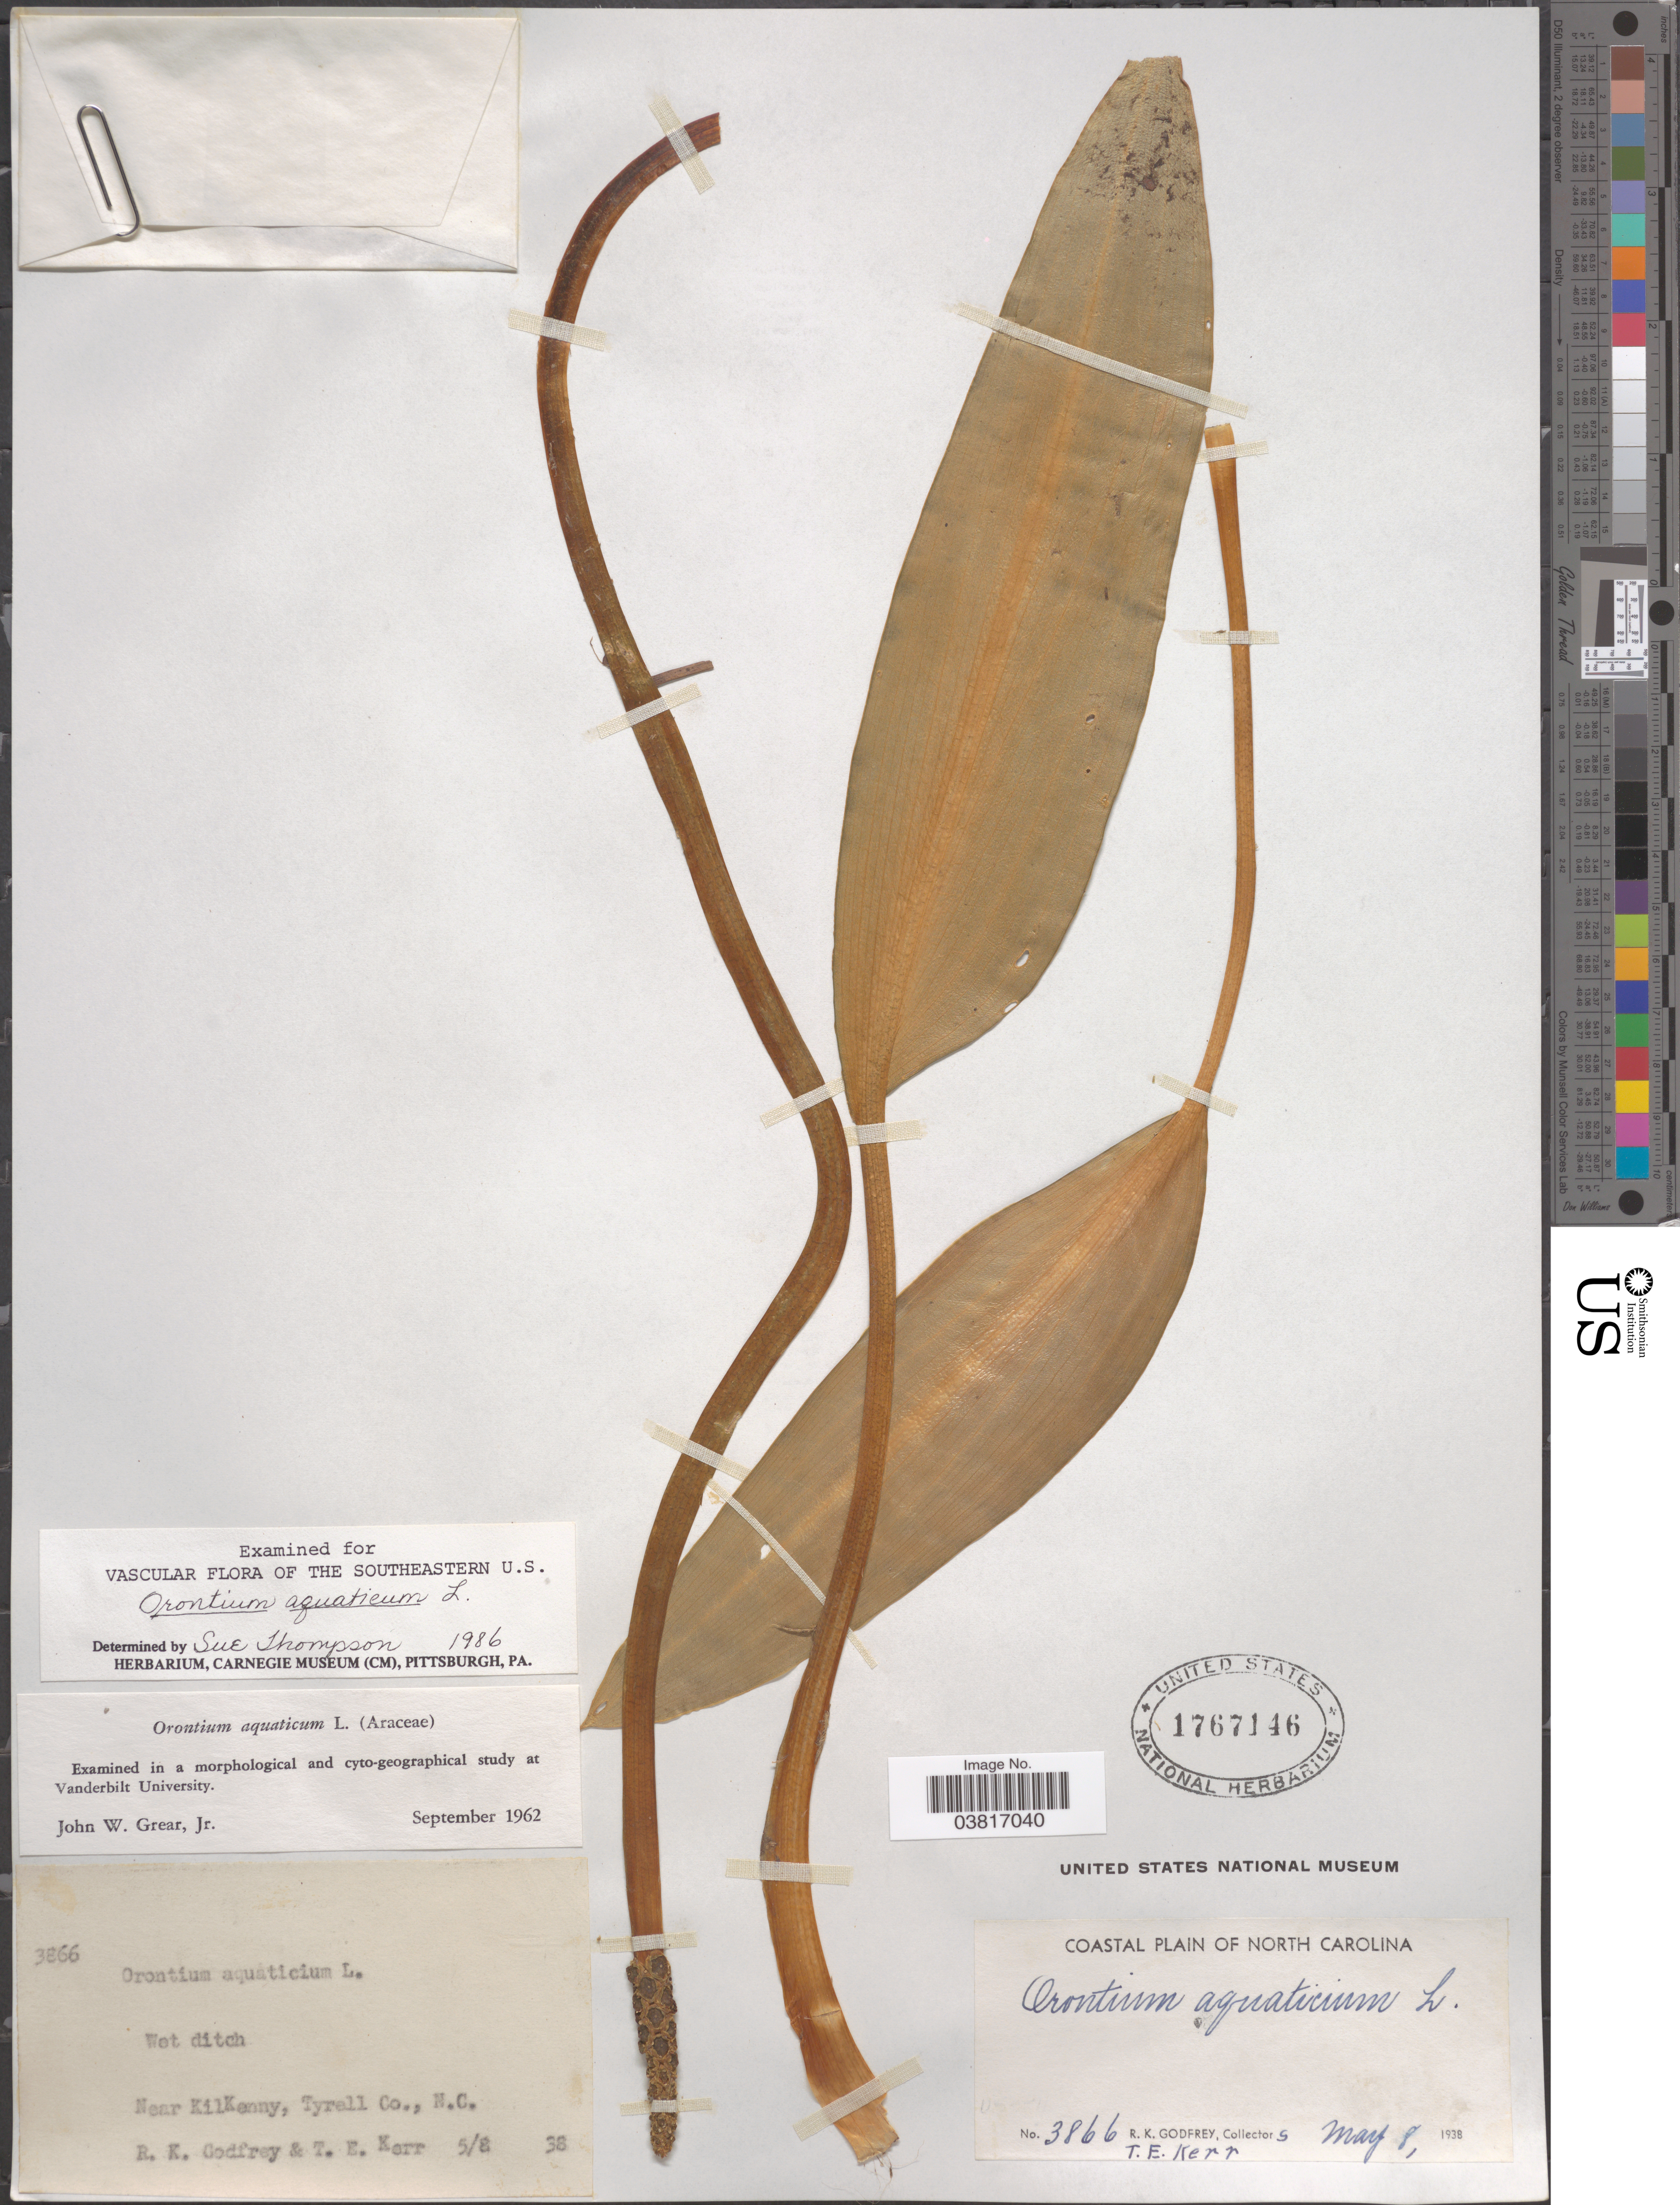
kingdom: Plantae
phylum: Tracheophyta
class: Liliopsida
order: Alismatales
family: Araceae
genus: Orontium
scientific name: Orontium aquaticum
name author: L.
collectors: R. K. Godfrey & T. E. Kerr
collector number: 3866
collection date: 1938-05-08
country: United States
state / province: North Carolina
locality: Near KilKenny, Tyrell Co. Coastal Plain of North Carolina.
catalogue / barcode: US 1767146